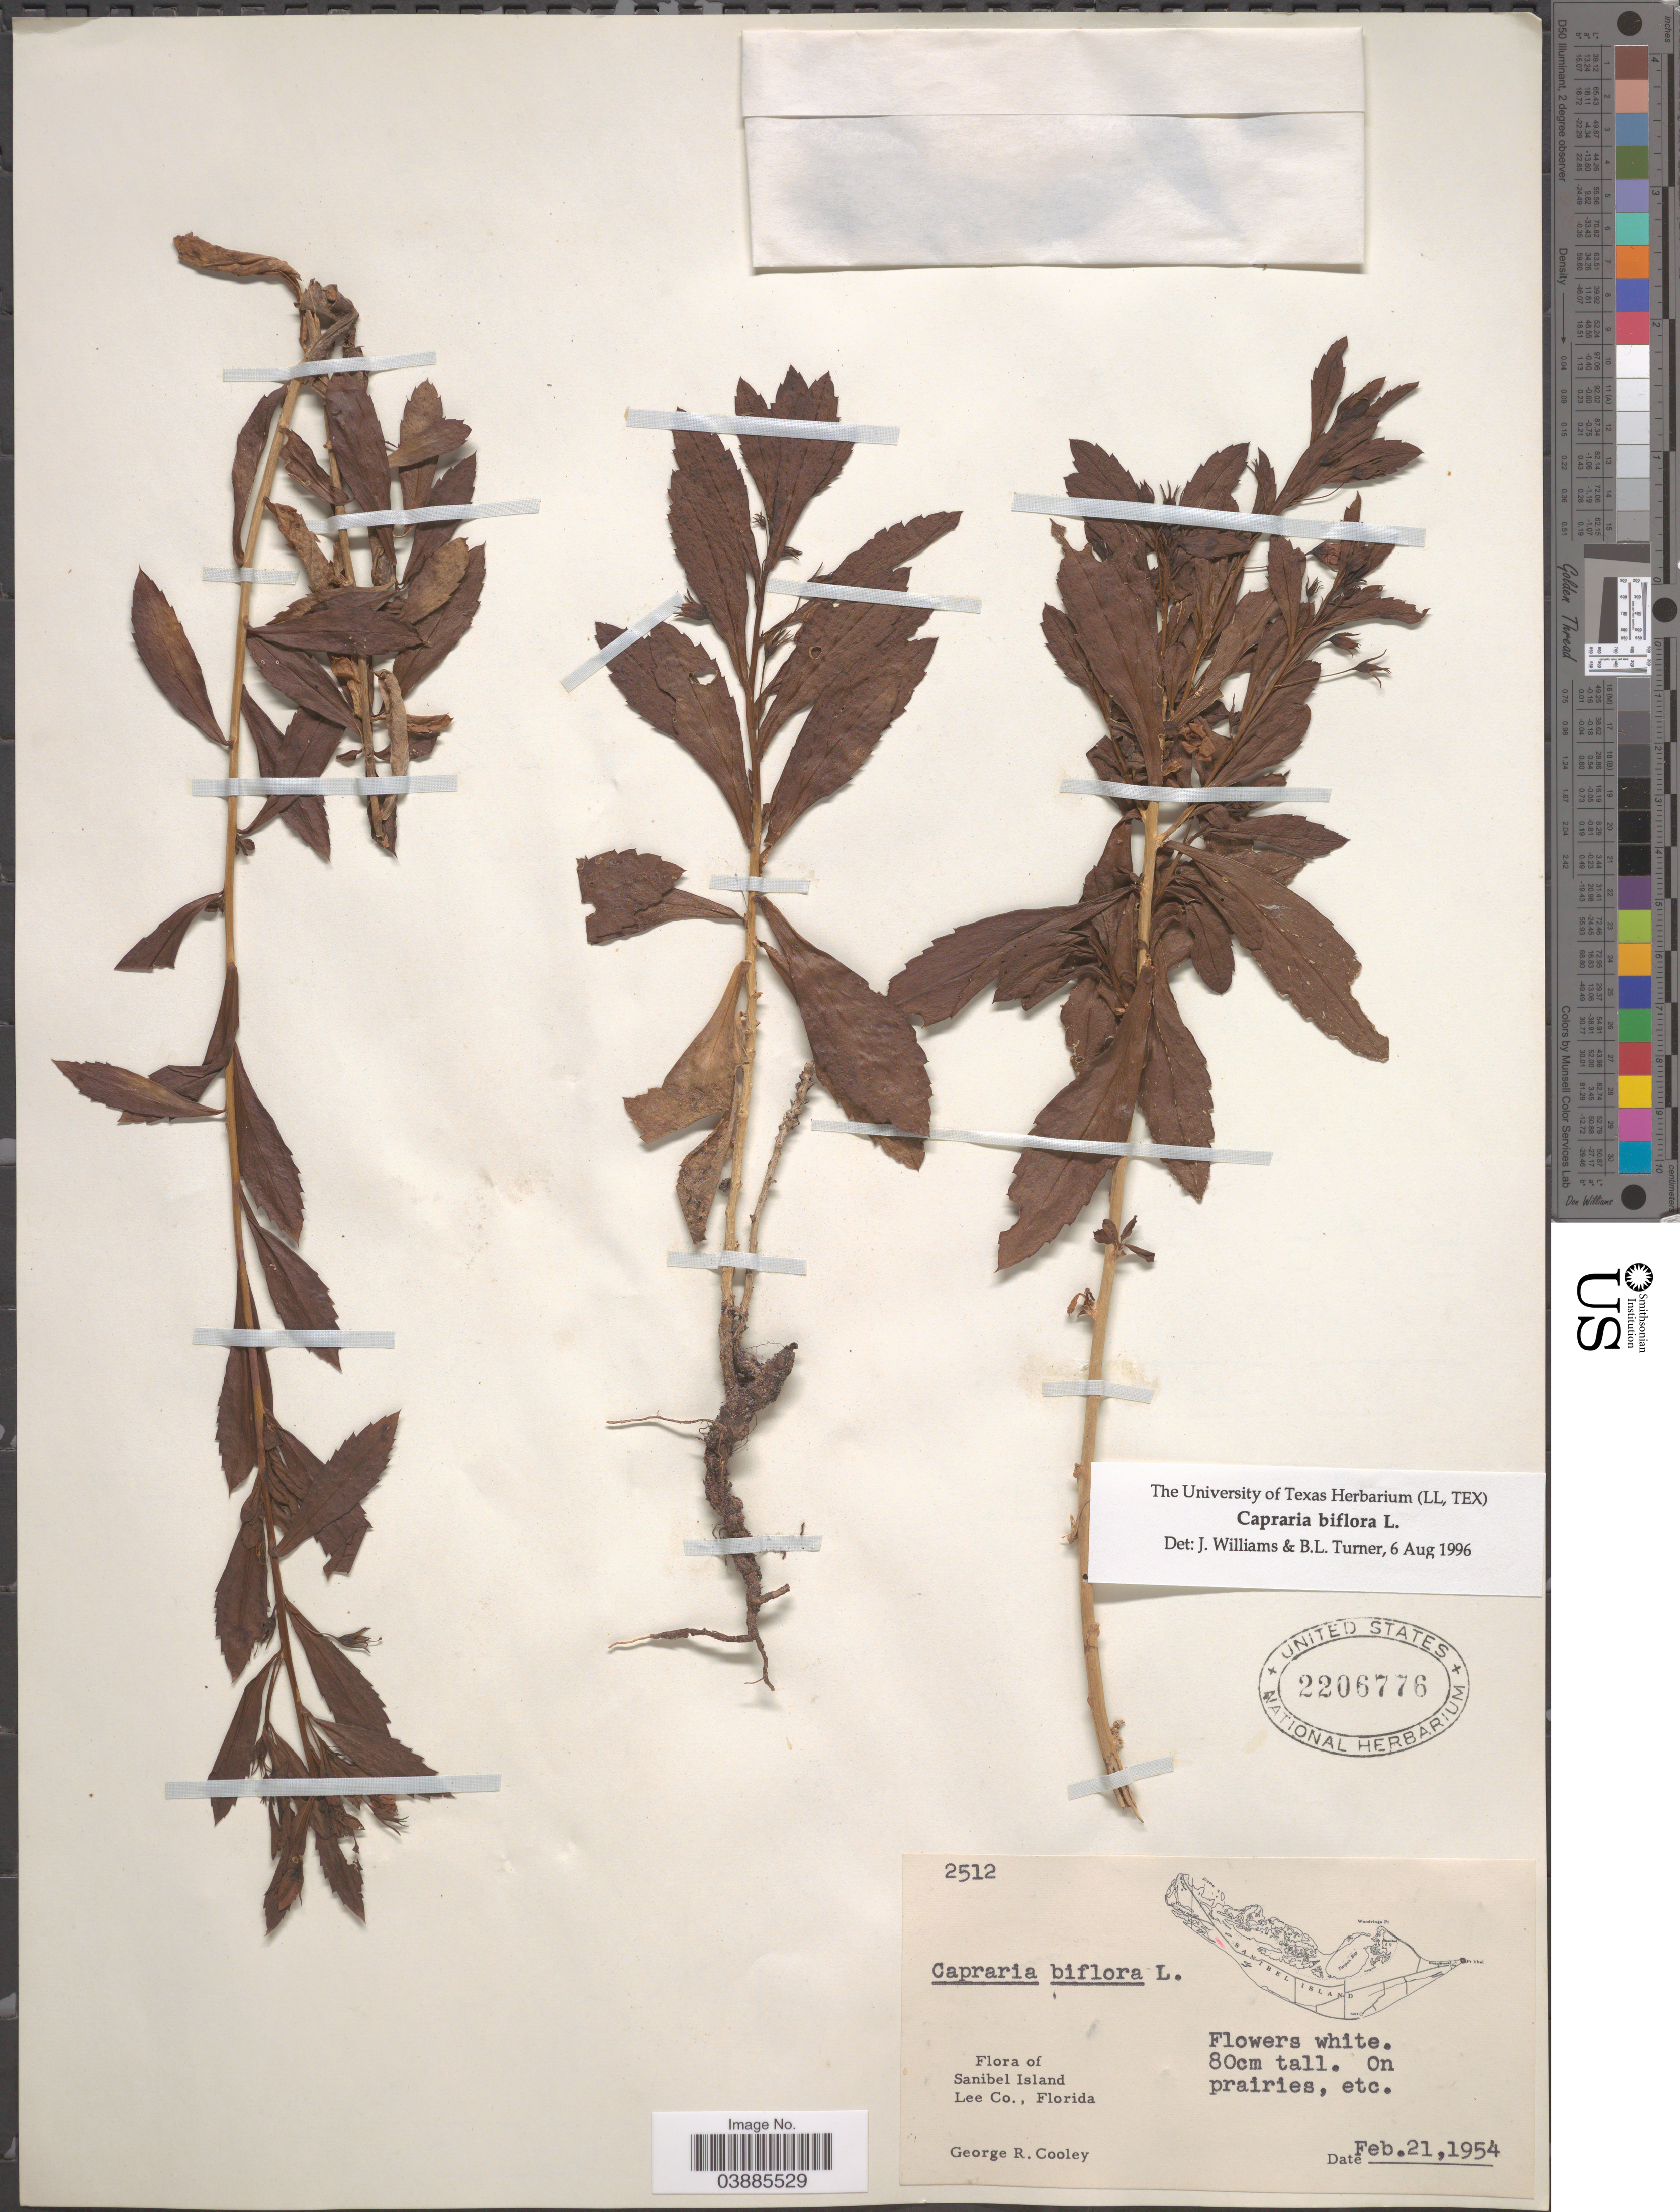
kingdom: Plantae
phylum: Tracheophyta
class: Magnoliopsida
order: Lamiales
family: Scrophulariaceae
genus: Capraria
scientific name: Capraria biflora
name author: L.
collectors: G. R. Cooley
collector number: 2512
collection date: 1954-02-21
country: United States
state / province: Florida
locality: Sanibel Island. Lee Co.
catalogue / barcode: US 2206776